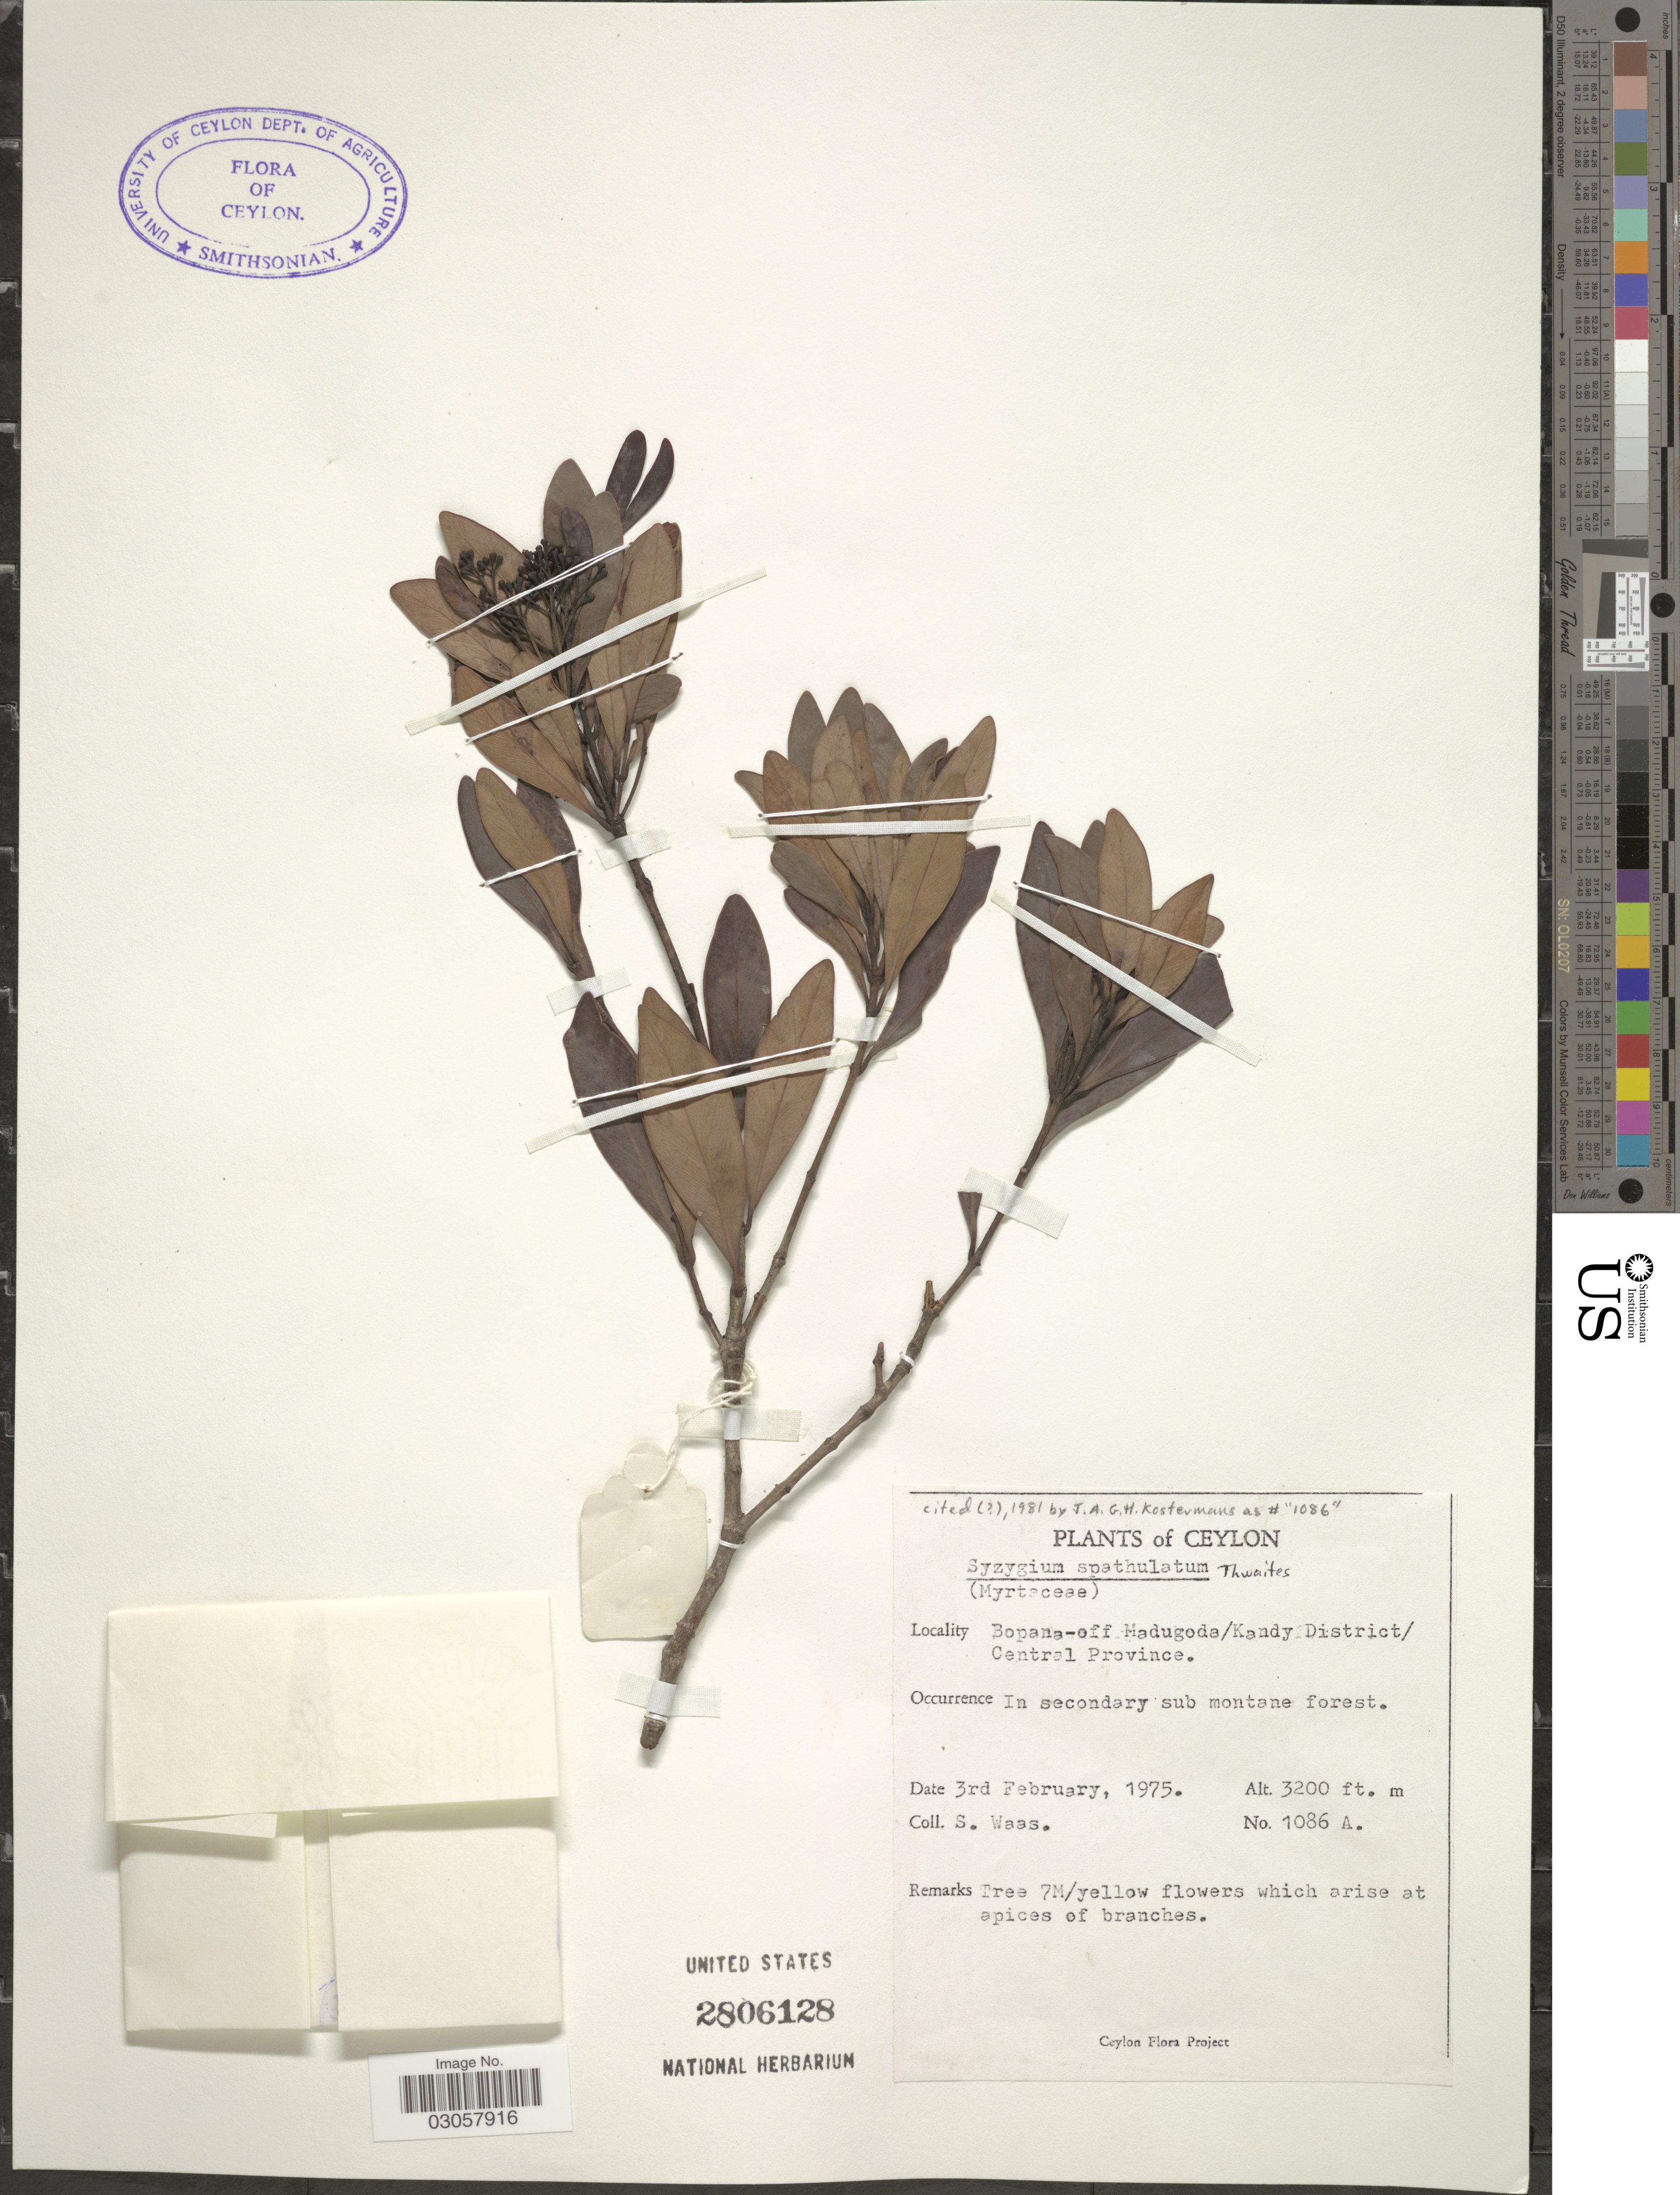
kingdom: Plantae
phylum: Tracheophyta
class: Magnoliopsida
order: Myrtales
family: Myrtaceae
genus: Syzygium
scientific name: Syzygium spathulatum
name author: Thwaites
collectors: S. Waas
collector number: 1086A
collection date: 1975-02-03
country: Sri Lanka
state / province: Central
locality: Ceylon. Bopana-off Madugoda/Kandy District.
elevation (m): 975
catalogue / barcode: US 2806128